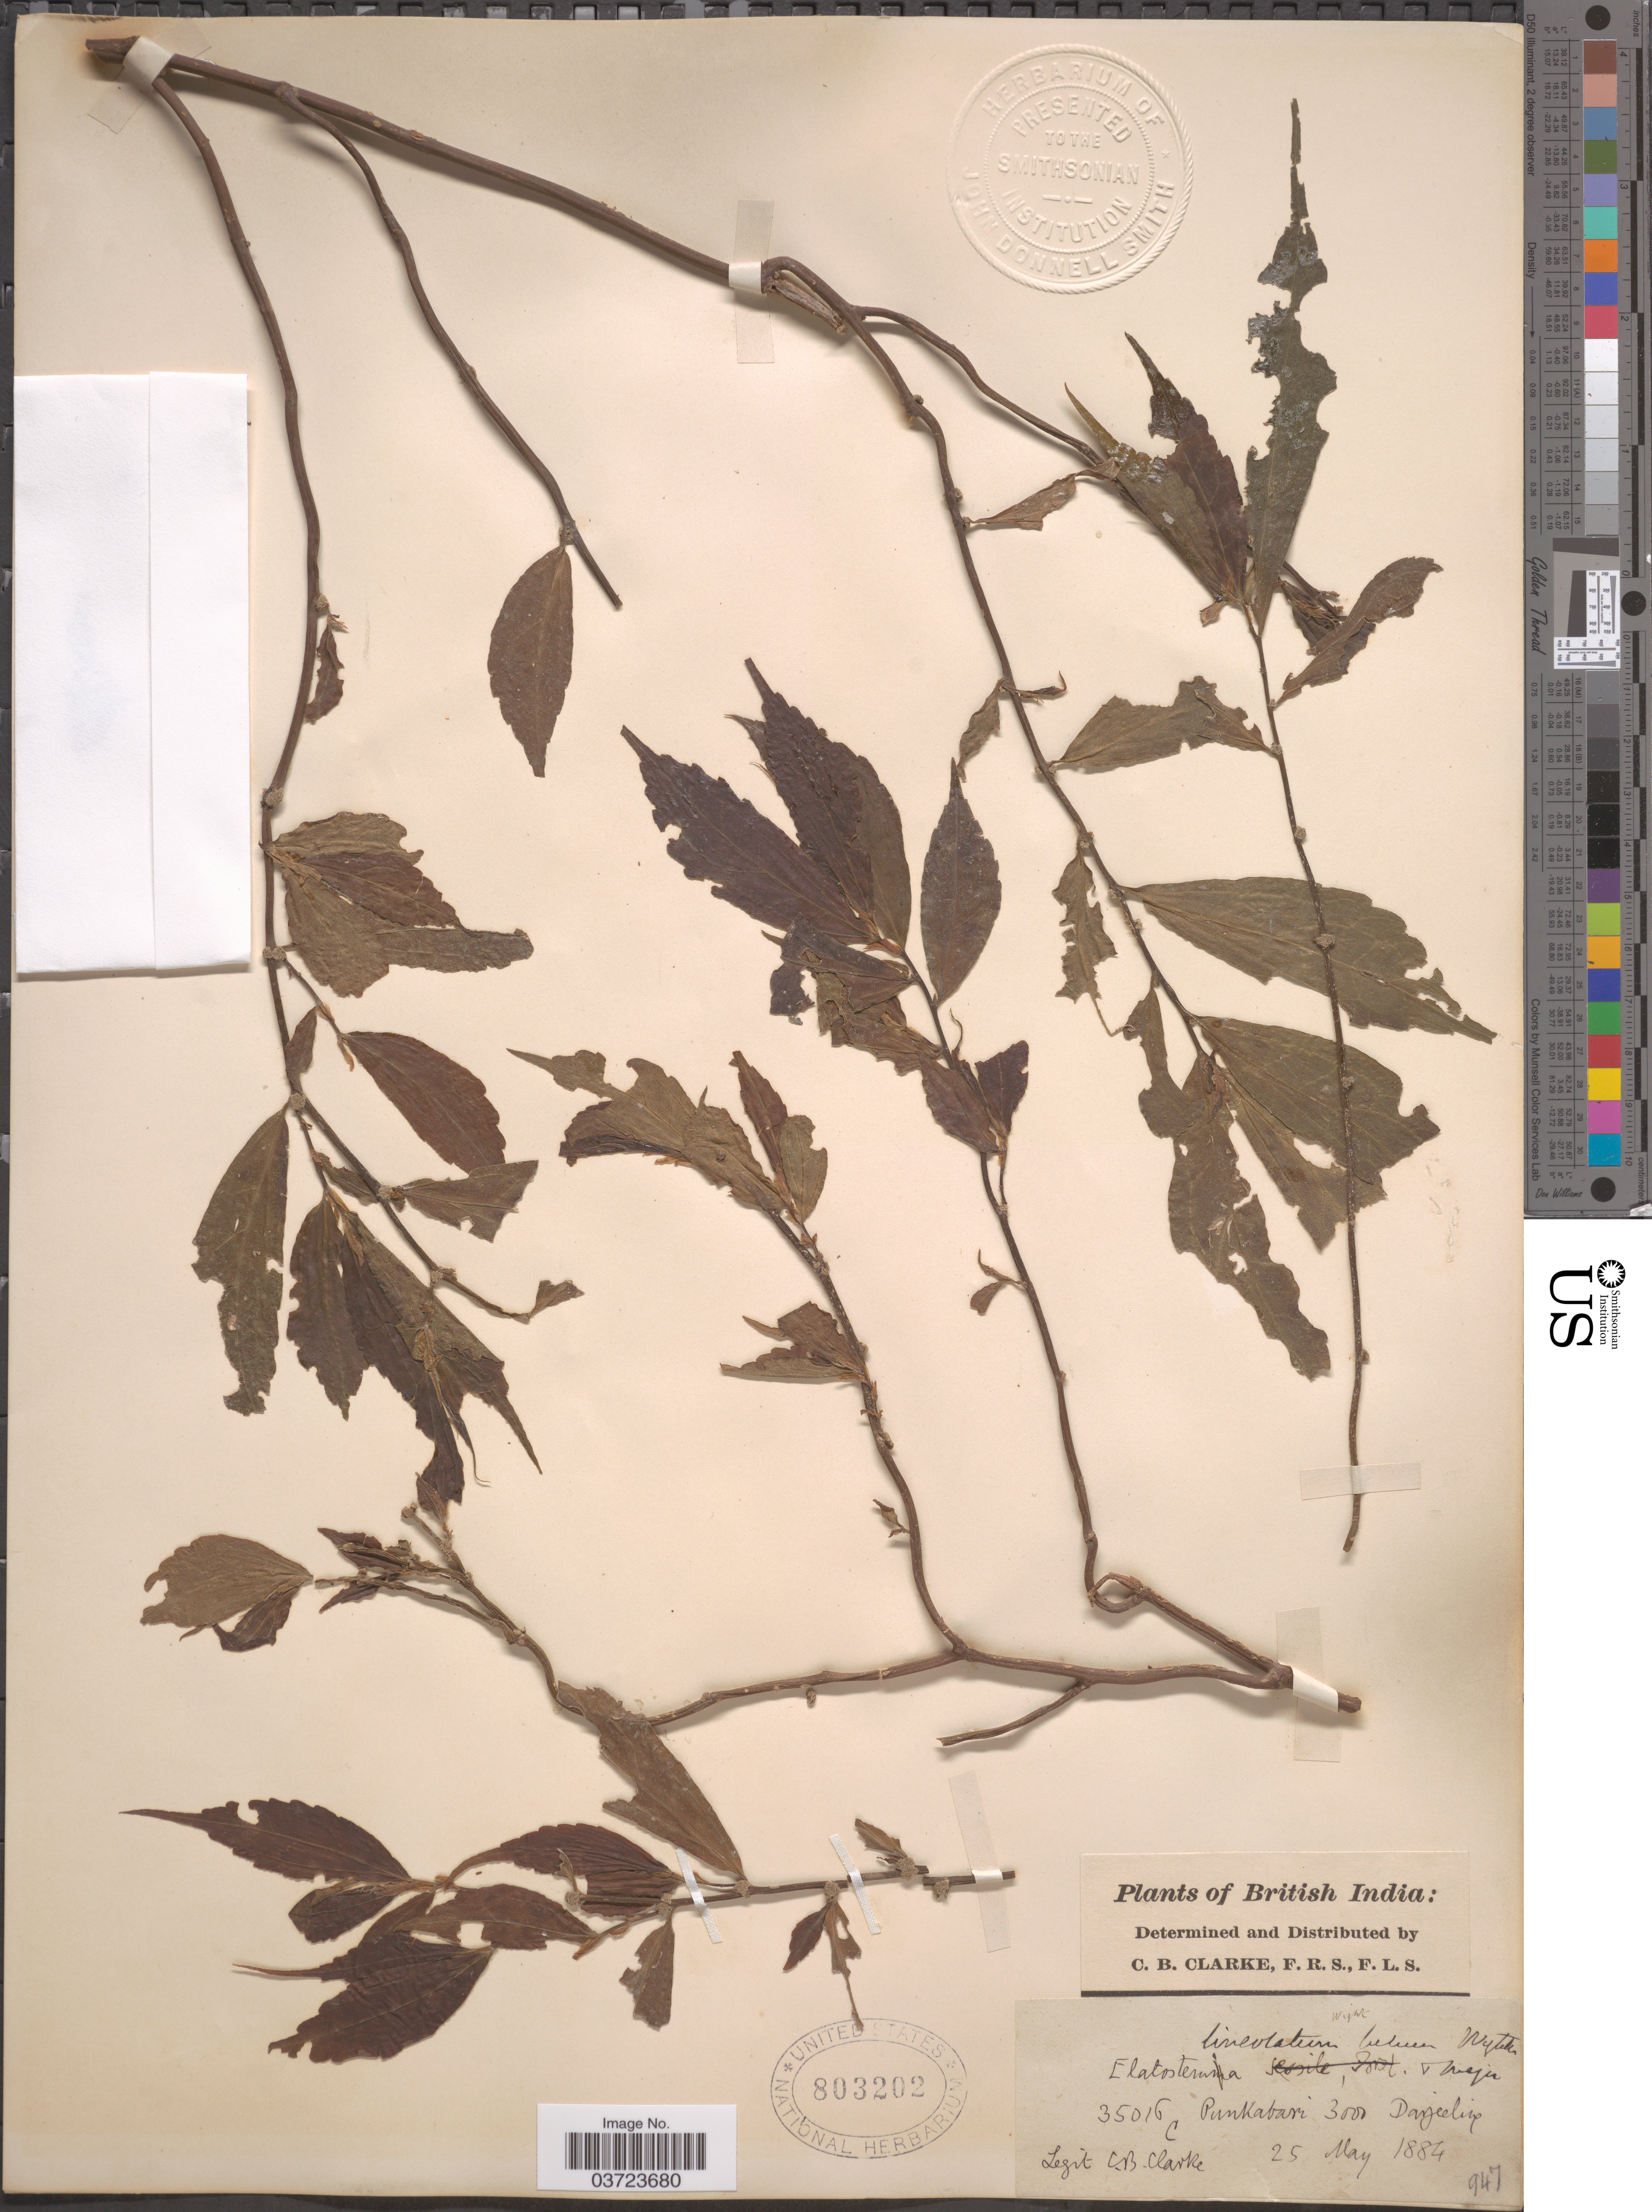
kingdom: Plantae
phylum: Tracheophyta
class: Magnoliopsida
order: Rosales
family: Urticaceae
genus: Elatostema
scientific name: Elatostema lineolatum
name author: Wight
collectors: C. B. Clarke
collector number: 35016 C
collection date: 1884-05-25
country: India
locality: British India. Punkabasi. Darjeeling.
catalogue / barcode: US 803202